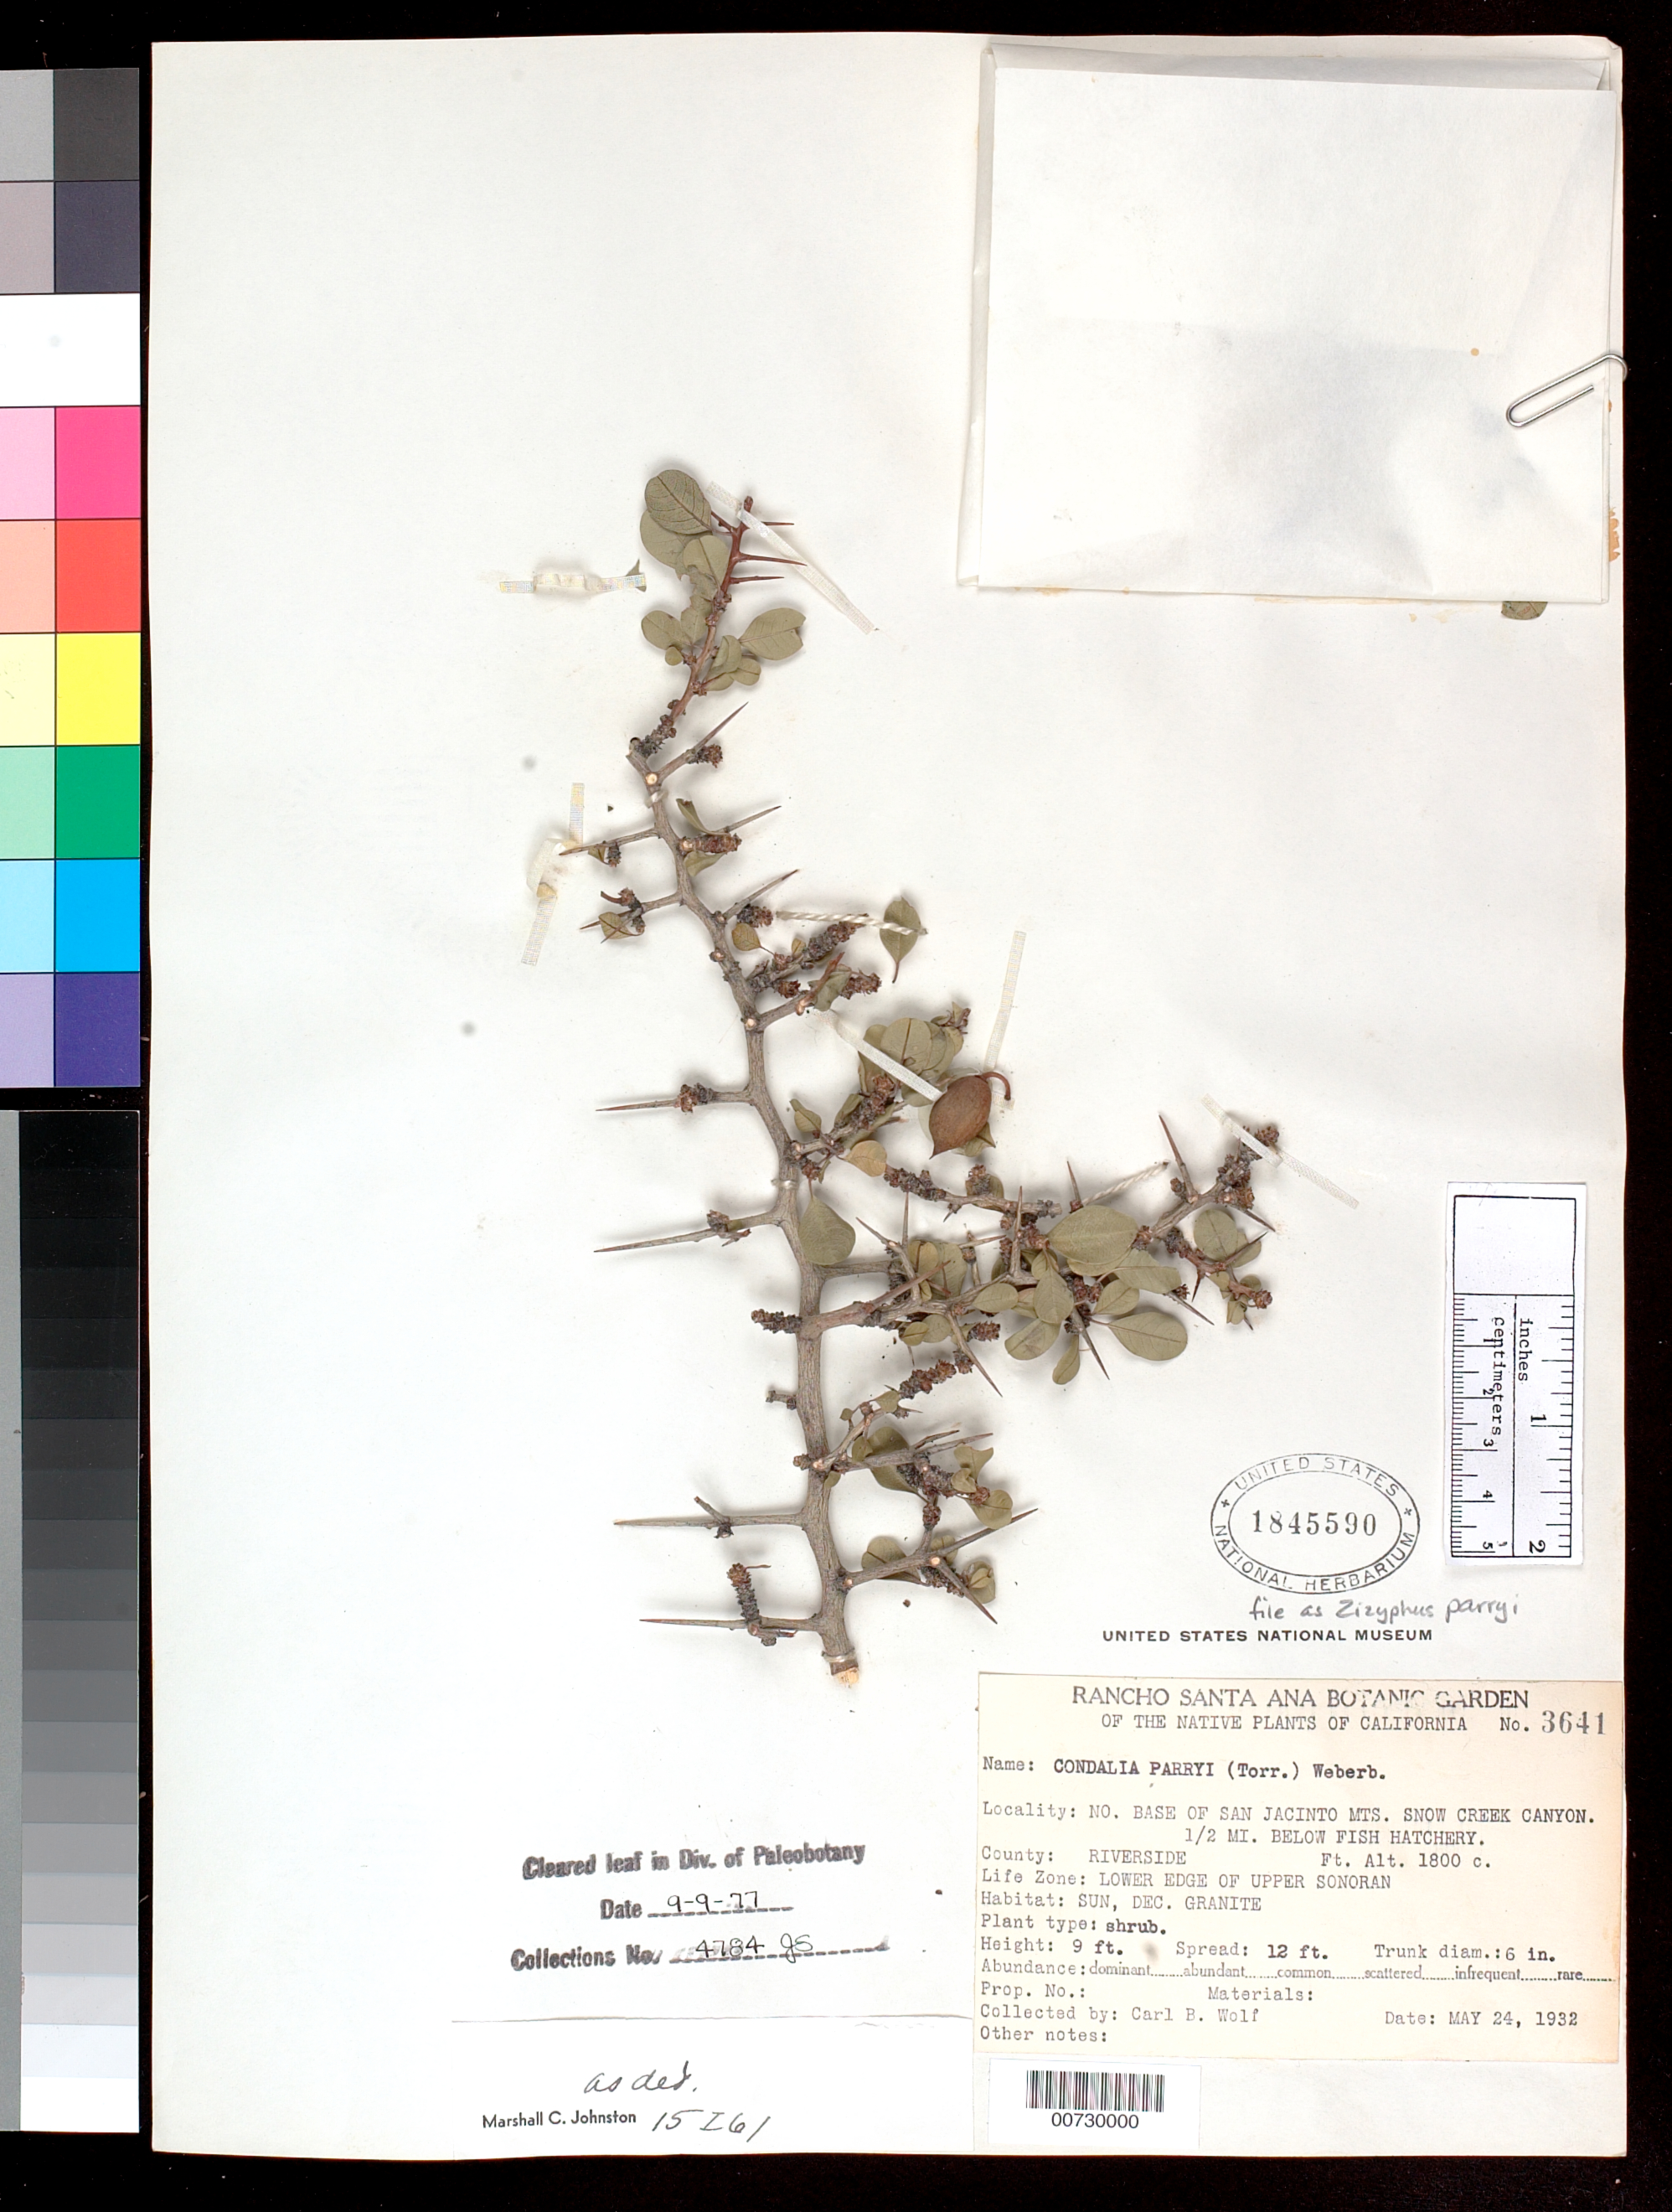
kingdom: Plantae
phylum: Tracheophyta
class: Magnoliopsida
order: Rosales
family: Rhamnaceae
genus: Pseudoziziphus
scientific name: Pseudoziziphus parryi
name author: (Torr.) Hauenschild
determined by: Strong, Mark T., (BOT), Smithsonian Institution - National Museum of Natural History (UNITED STATES)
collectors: C. B. Wolf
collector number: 3641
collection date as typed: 24 May 1932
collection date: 1932-05-24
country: United States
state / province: California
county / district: Riverside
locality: Base of San Jacinto Mts. Snow creek canyon. 1/2 mi. below fish hatchery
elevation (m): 549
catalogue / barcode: US 1845590